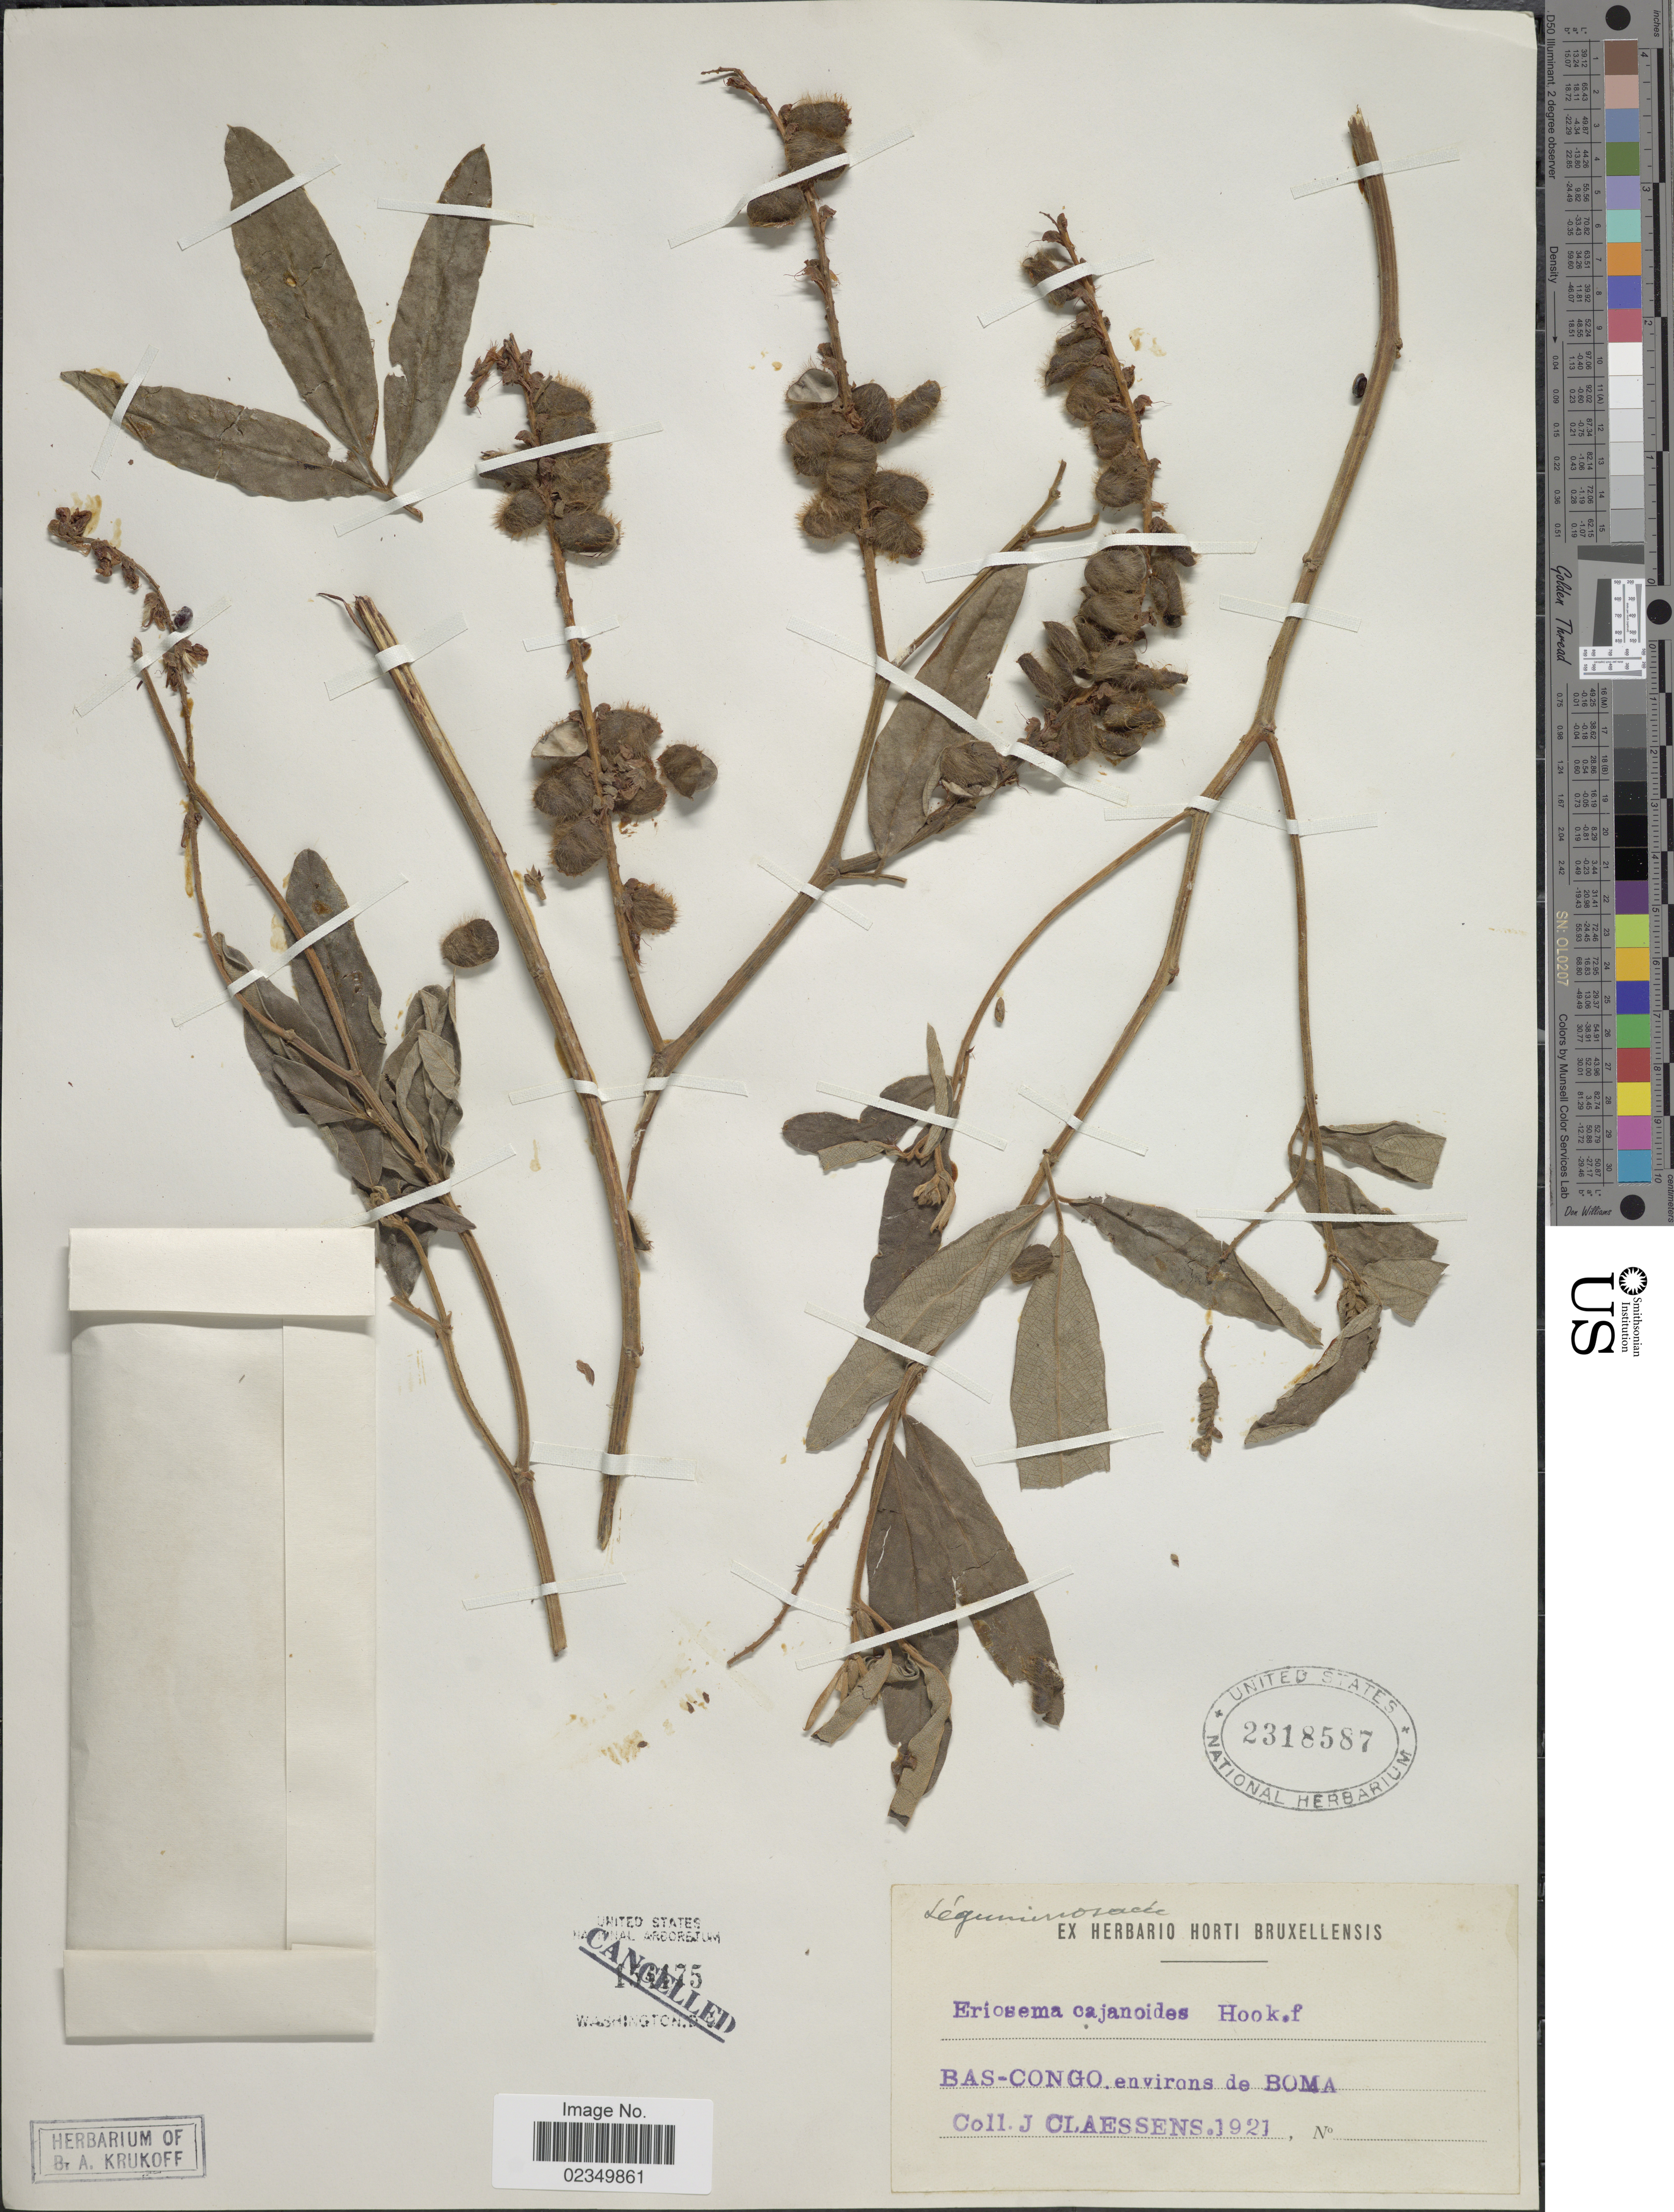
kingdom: Plantae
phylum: Tracheophyta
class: Magnoliopsida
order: Fabales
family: Fabaceae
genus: Eriosema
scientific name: Eriosema cajanoides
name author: (Guill. & Perr.) Hook. f.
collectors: J. Claessens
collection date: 1921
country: Congo, Democratic Republic of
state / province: Kongo Central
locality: Environs de Boma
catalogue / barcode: US 2318587